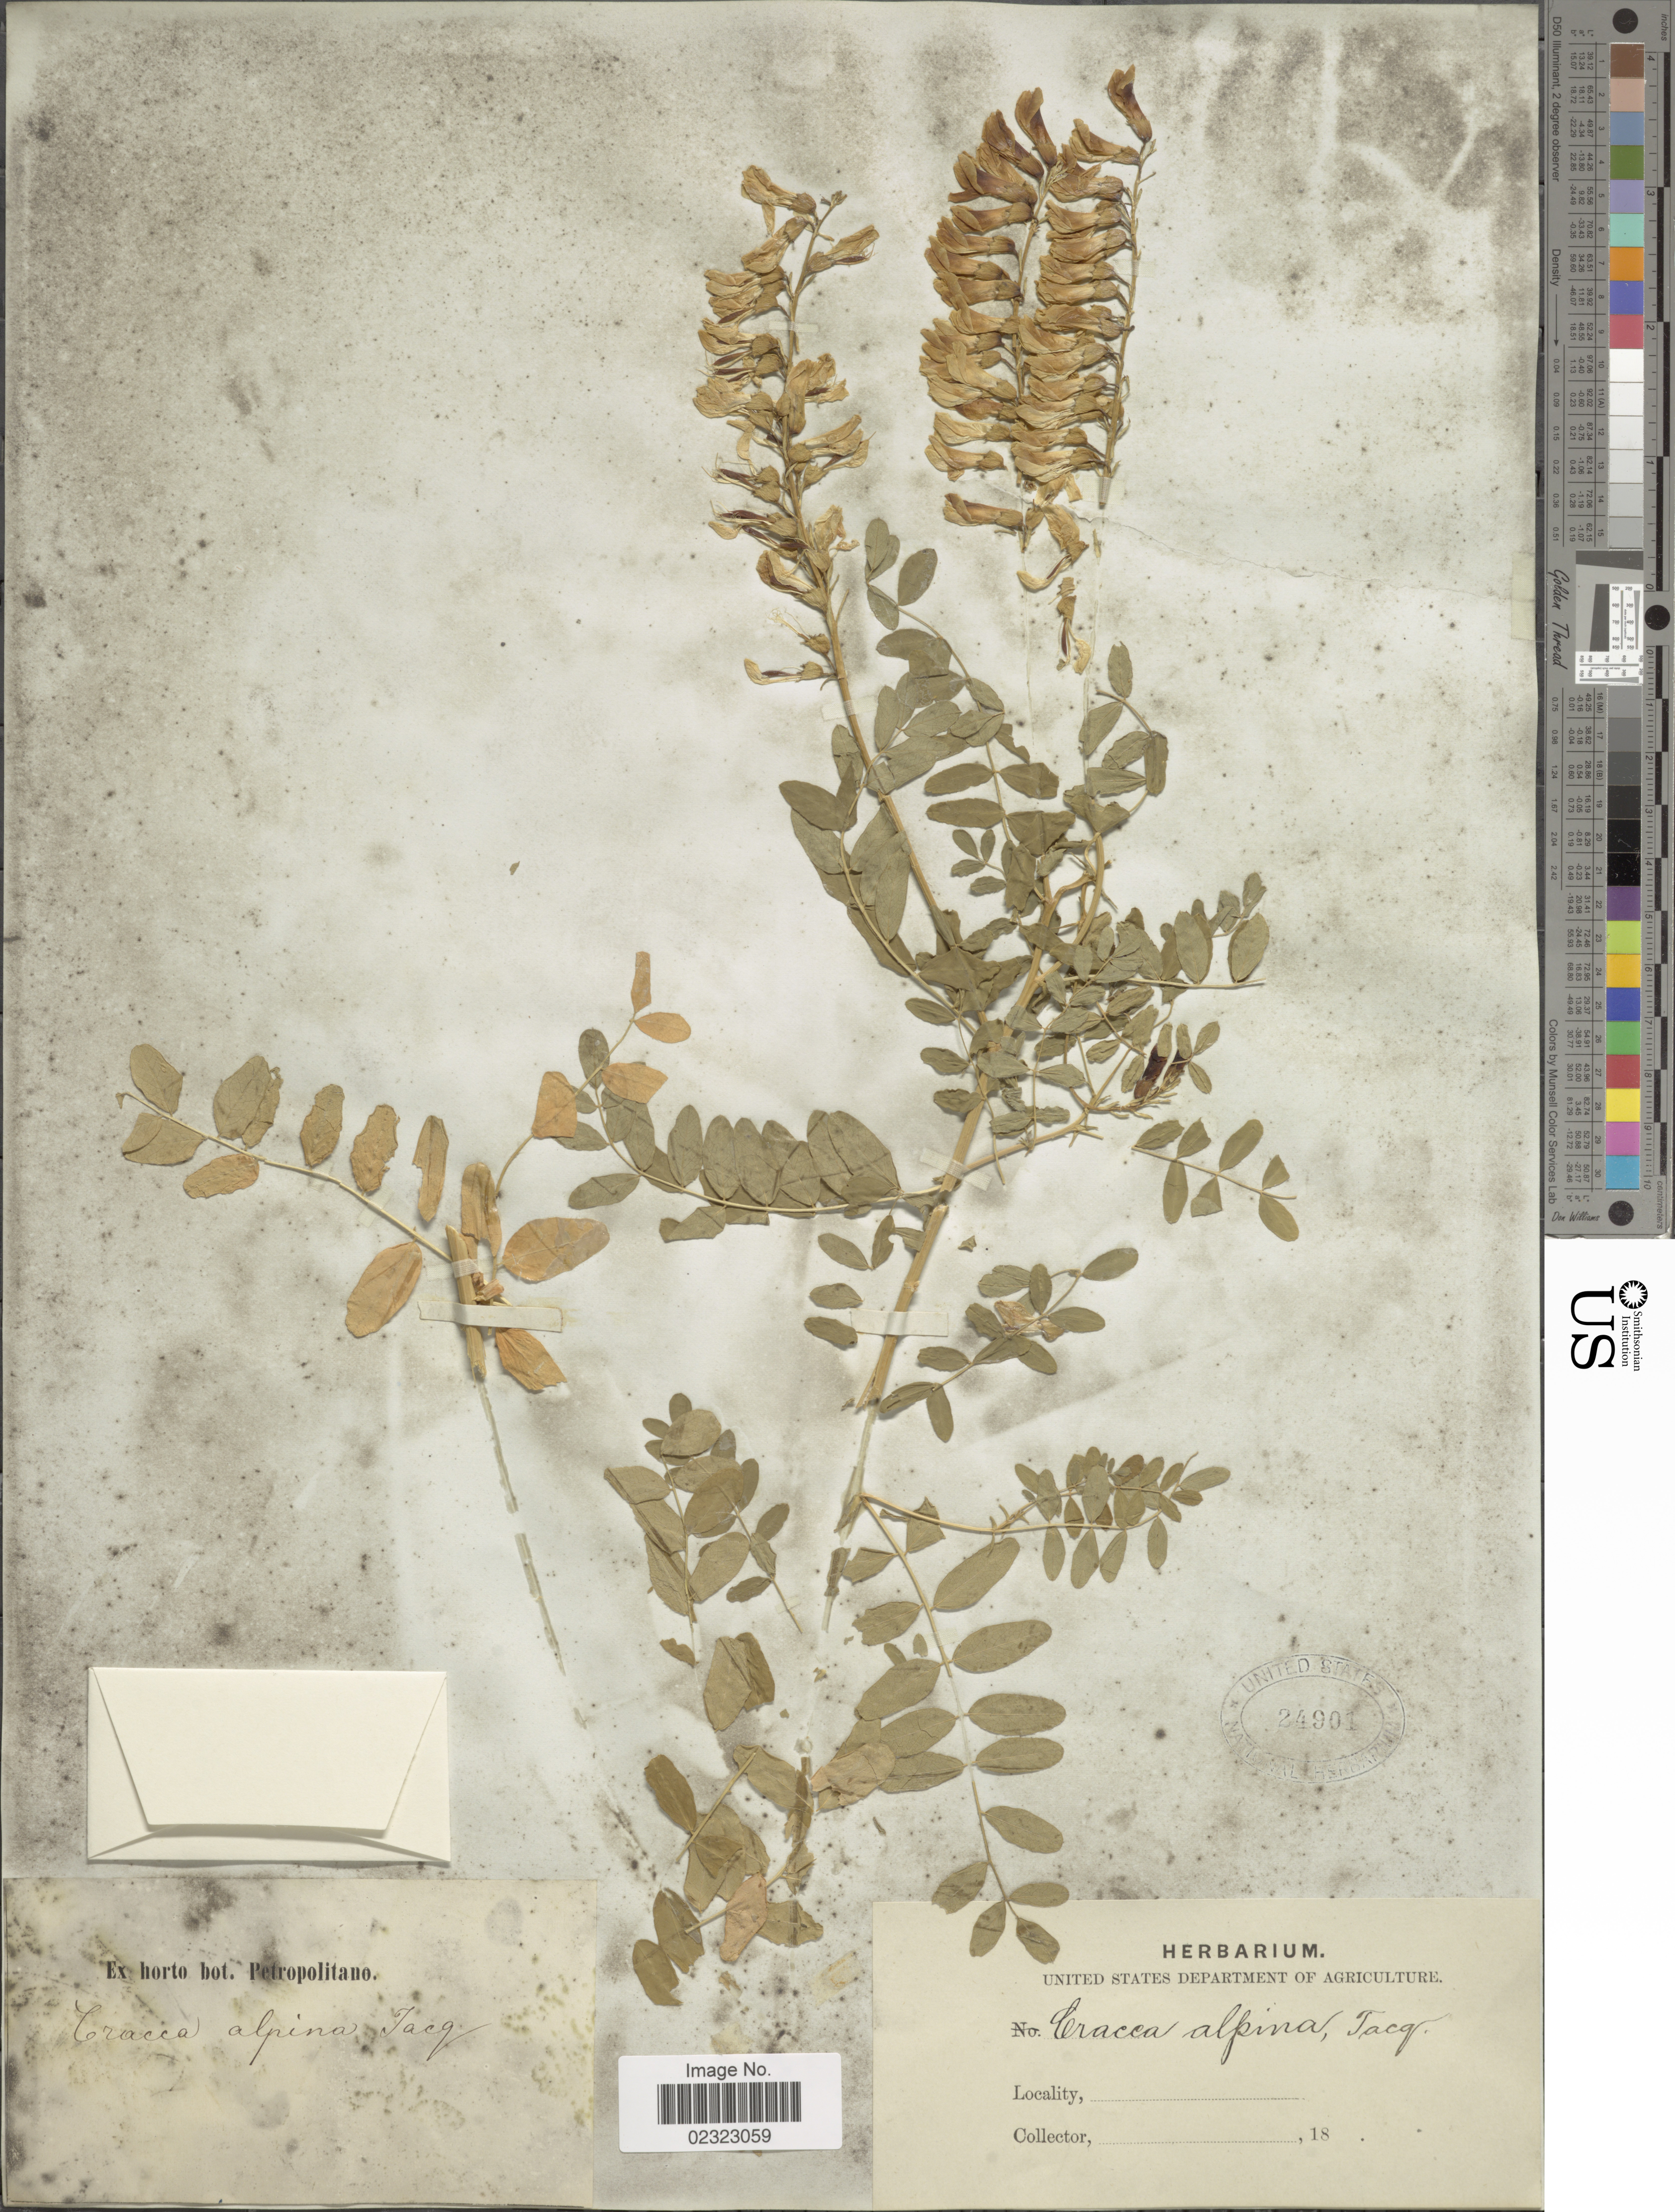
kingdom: Plantae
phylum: Tracheophyta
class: Magnoliopsida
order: Fabales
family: Fabaceae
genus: Cracca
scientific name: Cracca alpina Jacq. ined.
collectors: ex Horto Bot. Petropolitano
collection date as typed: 18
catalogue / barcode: US 24901